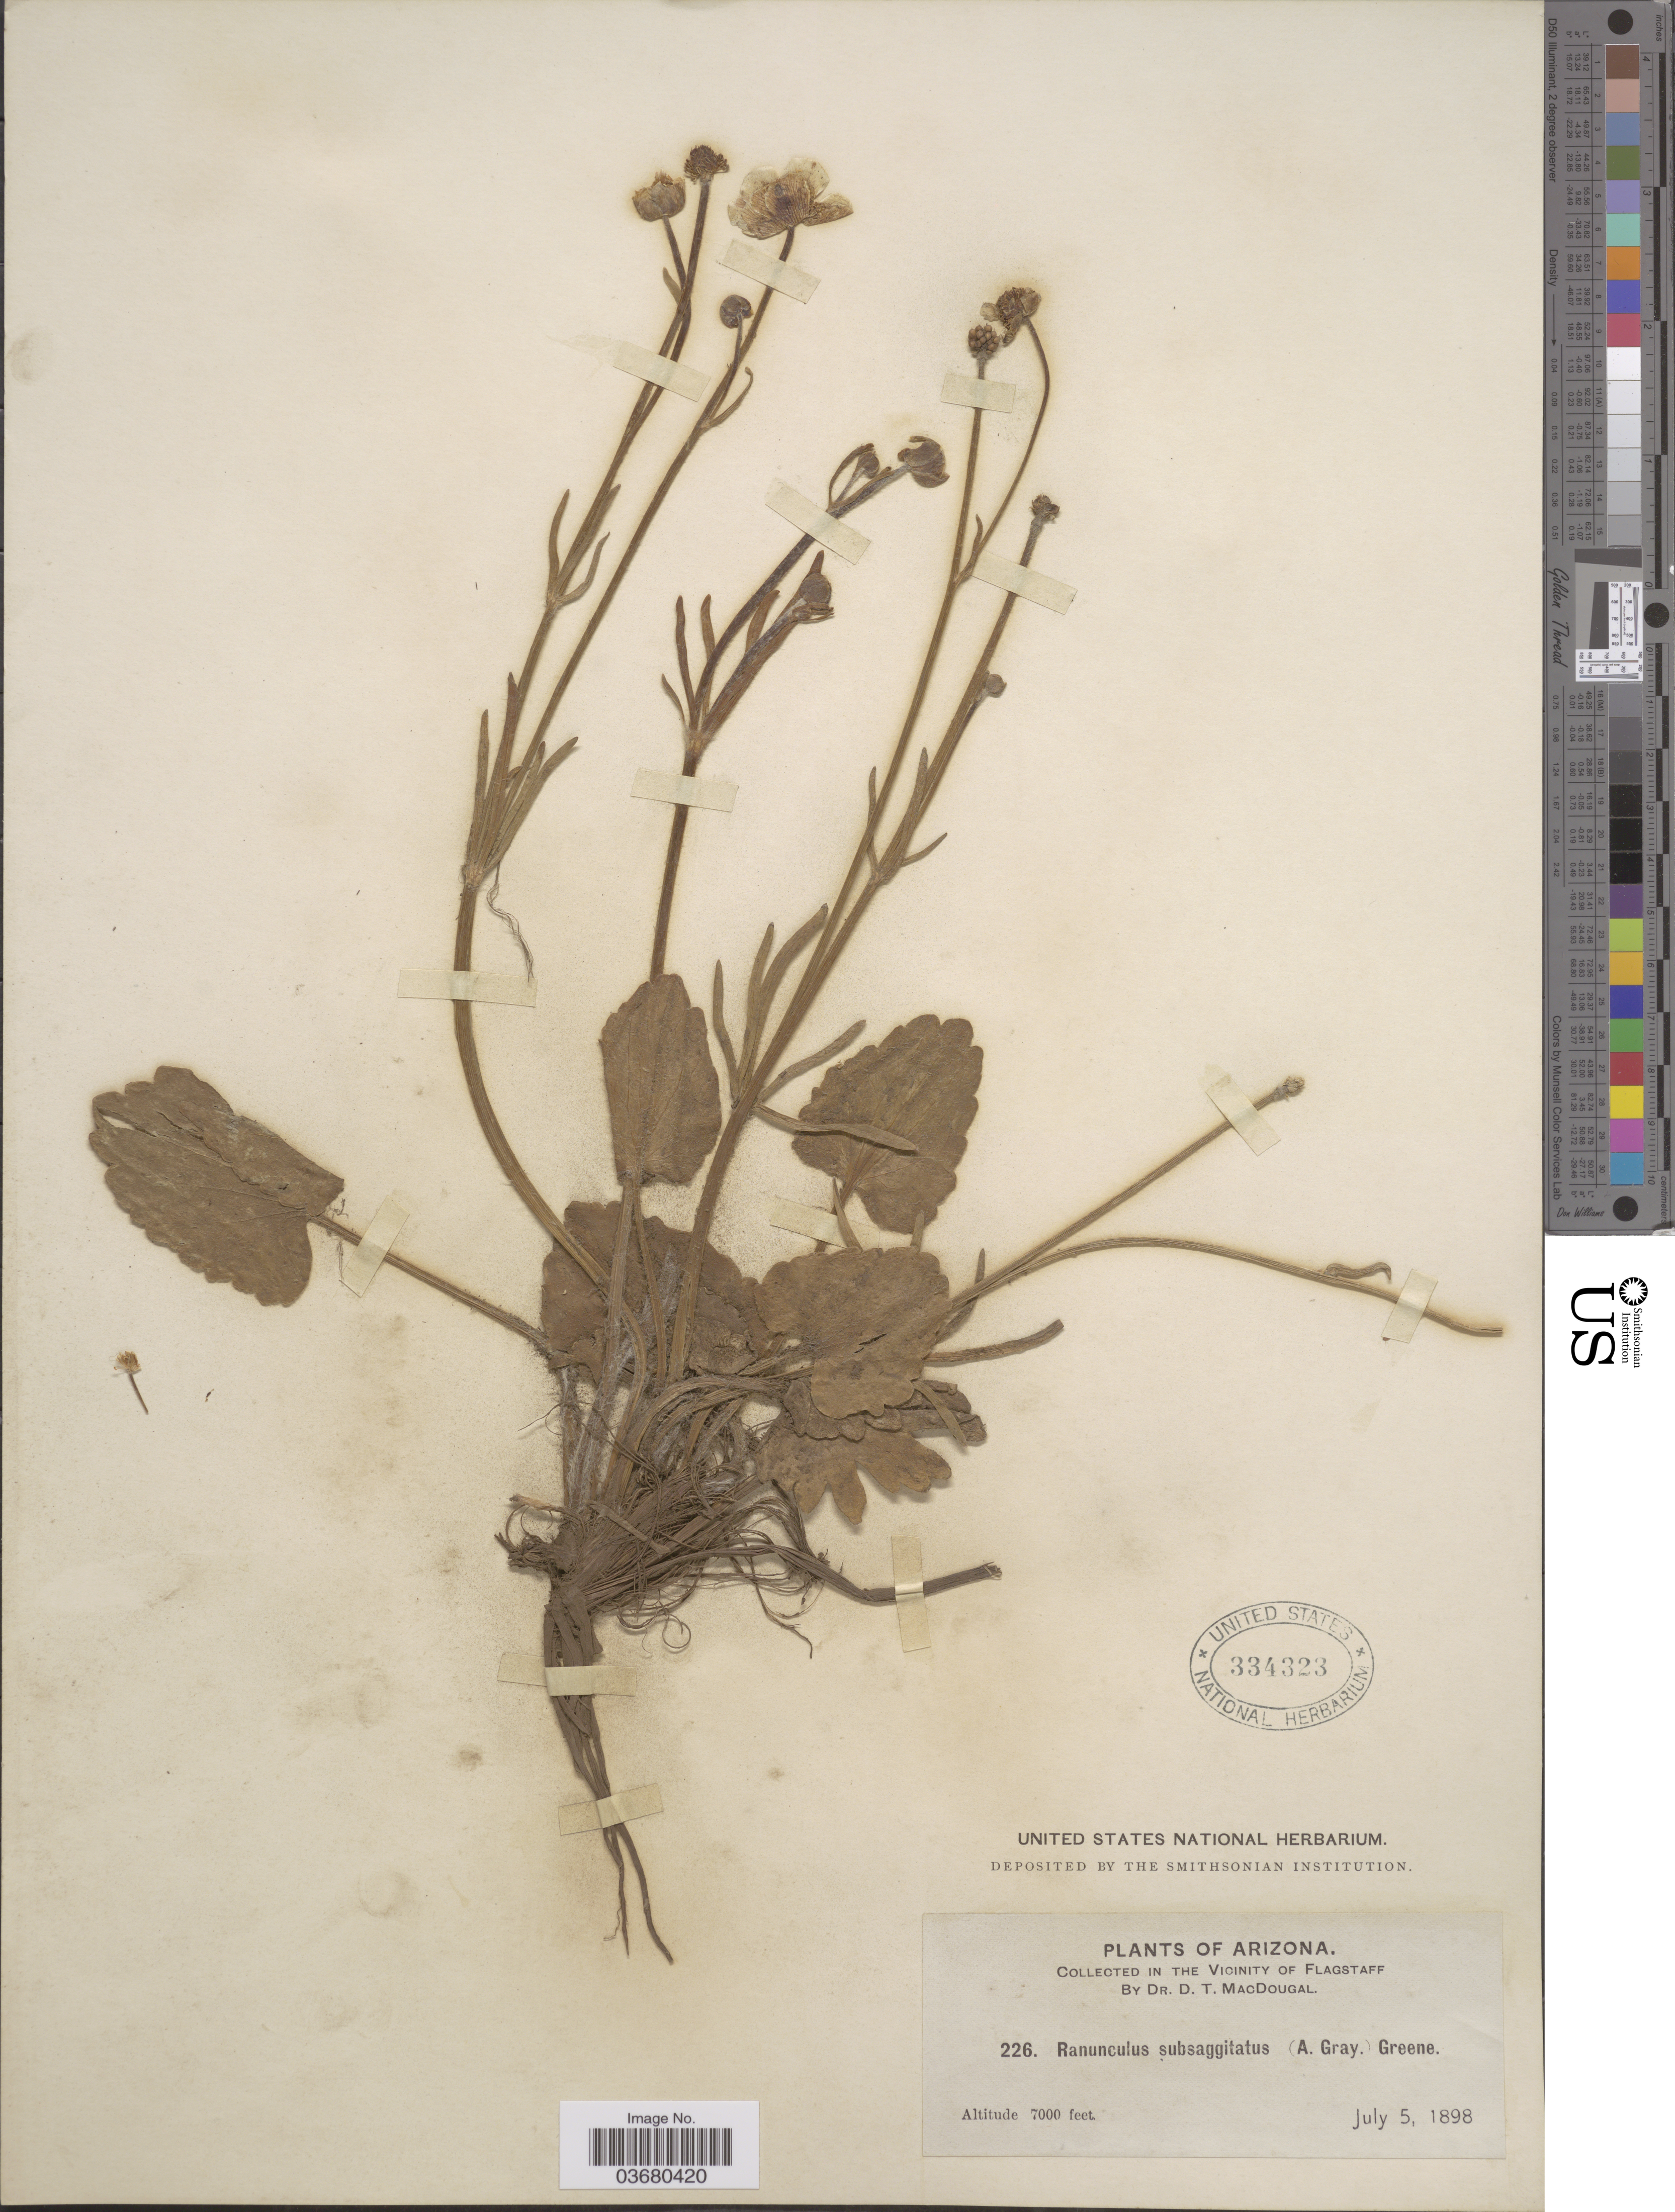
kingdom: Plantae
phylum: Tracheophyta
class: Magnoliopsida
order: Ranunculales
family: Ranunculaceae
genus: Ranunculus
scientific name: Ranunculus cardiophyllus var. subsagittatus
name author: (A. Gray) L.D. Benson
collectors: D. T. MacDougal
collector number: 226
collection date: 1898-07-05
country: United States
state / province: Arizona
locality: In the Vicinity of Flagstaff.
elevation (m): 2134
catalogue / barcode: US 334323